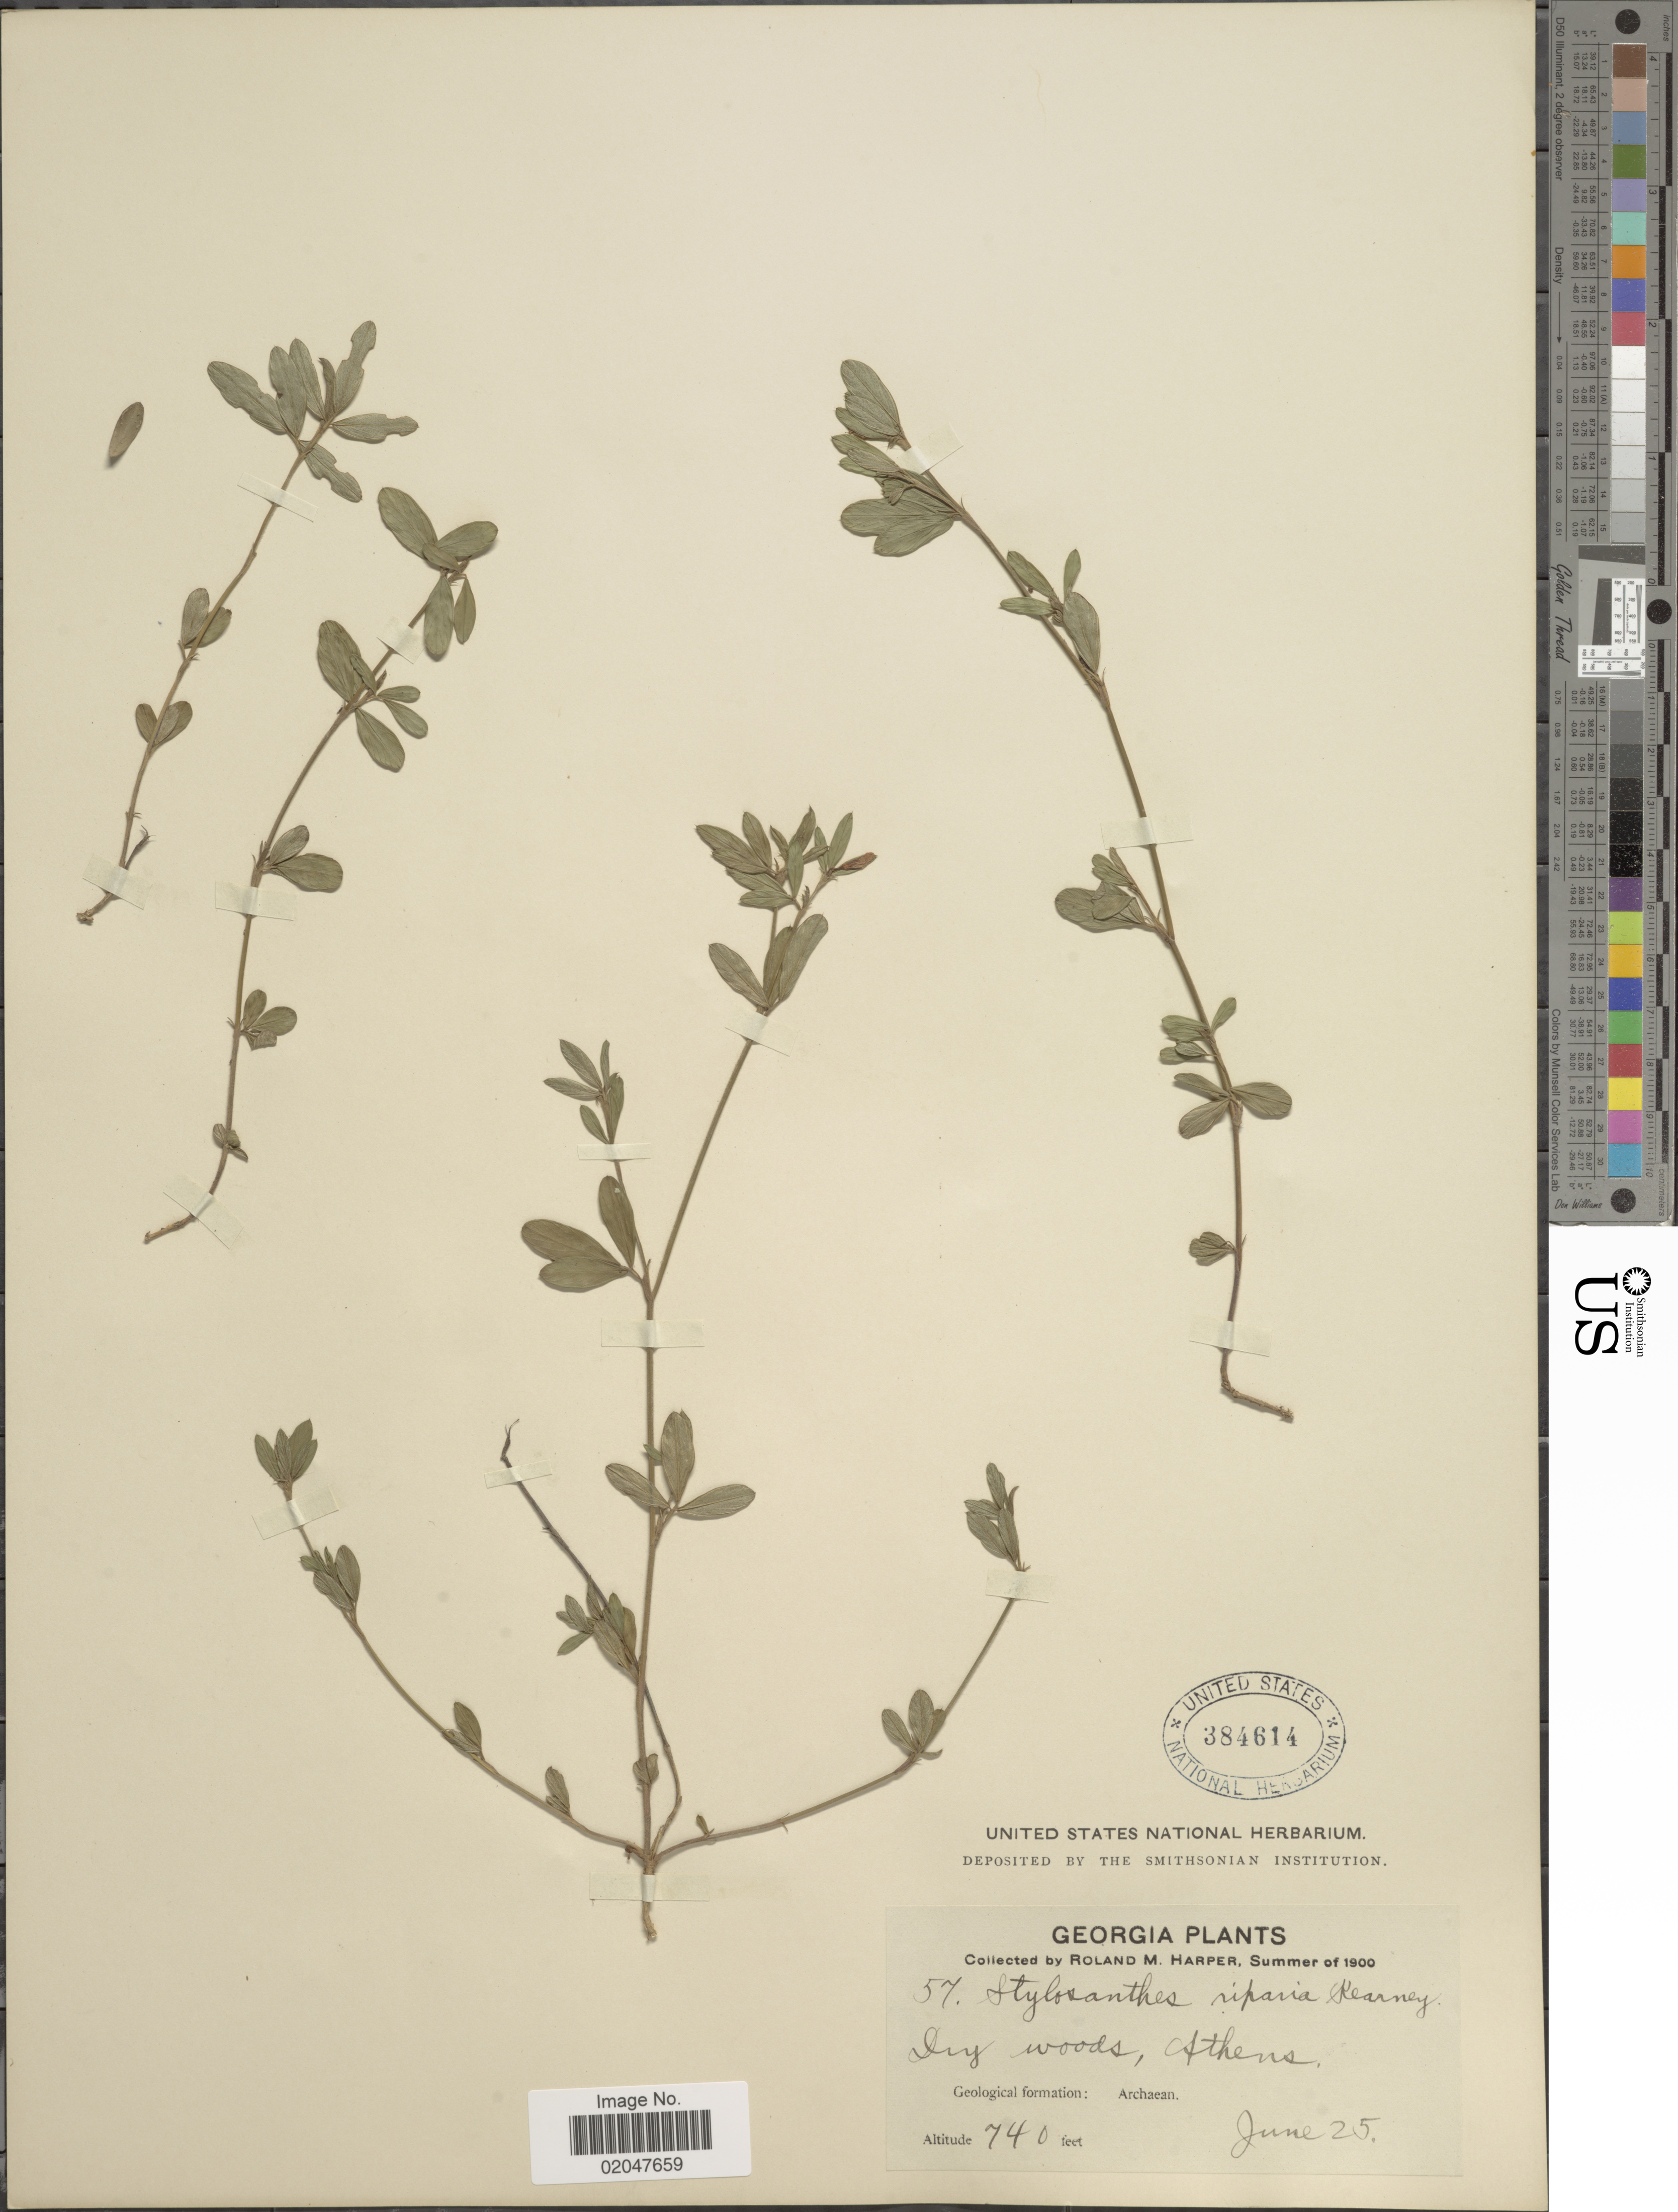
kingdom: Plantae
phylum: Tracheophyta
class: Magnoliopsida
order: Fabales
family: Fabaceae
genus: Stylosanthes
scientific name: Stylosanthes biflora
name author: (L.) Britton et al.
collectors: R. M. Harper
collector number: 57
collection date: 1900-06-25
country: United States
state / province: Georgia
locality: Athens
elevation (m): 226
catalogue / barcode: US 384614